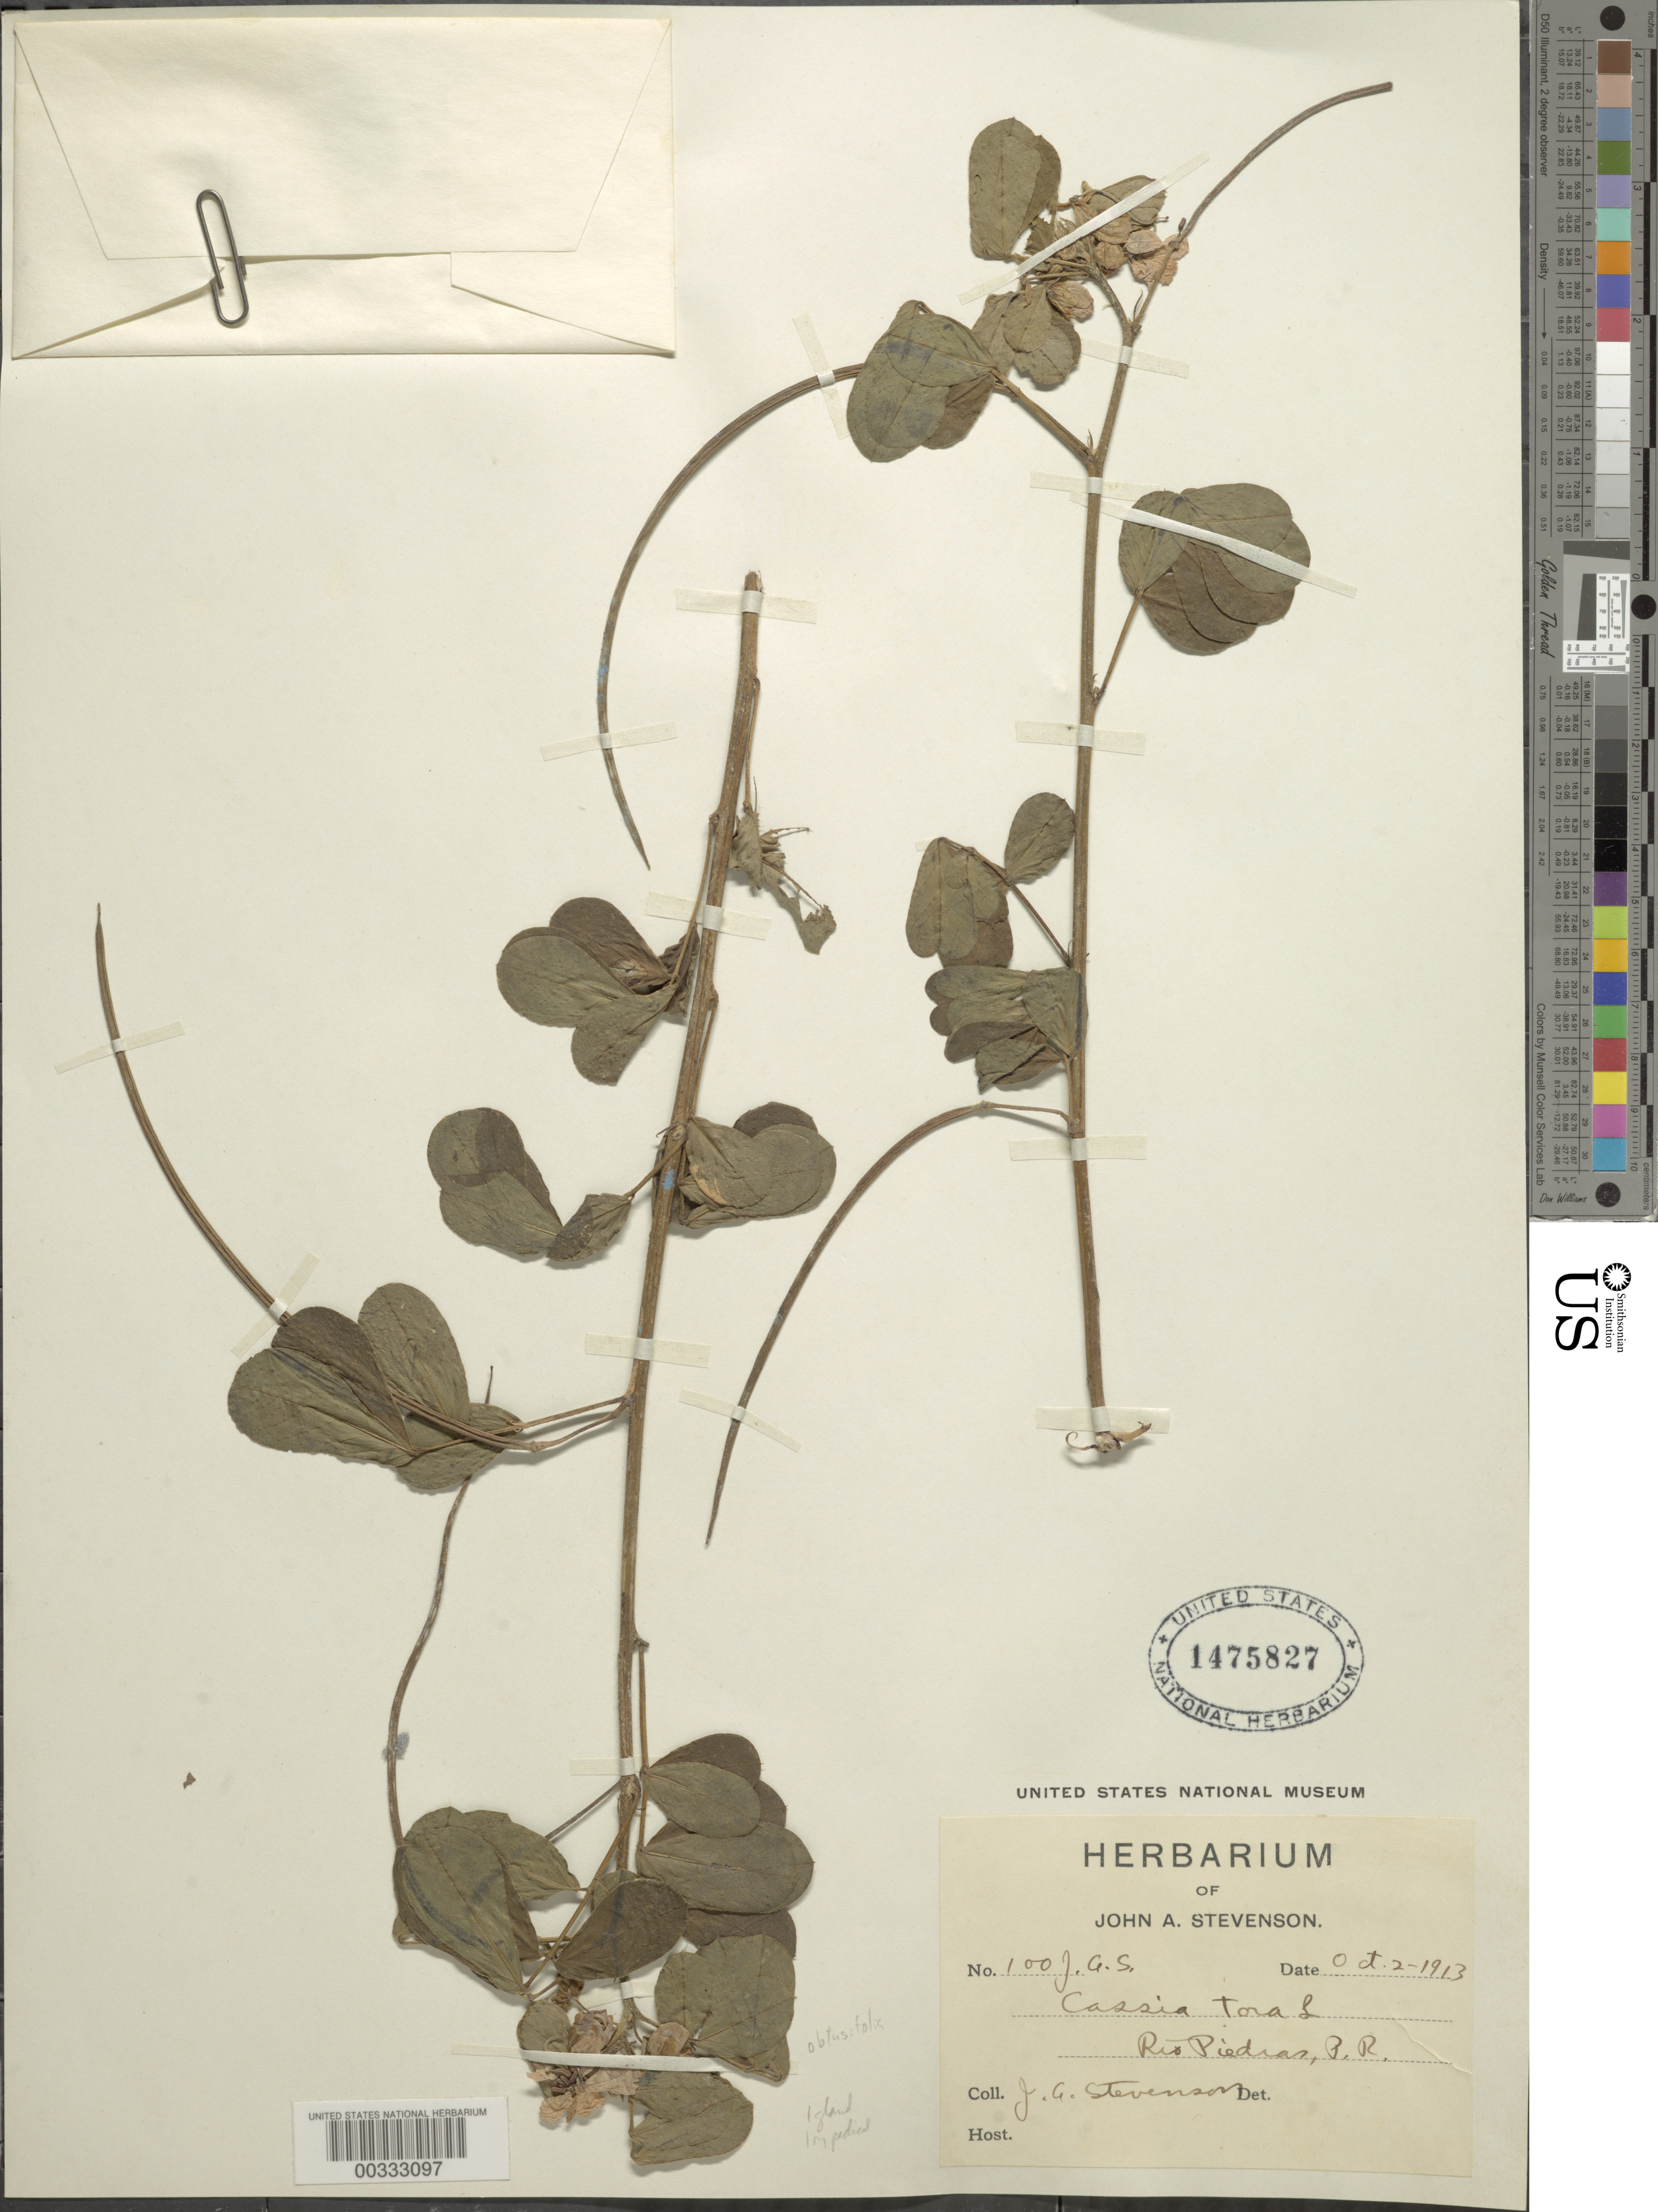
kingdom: Plantae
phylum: Tracheophyta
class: Magnoliopsida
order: Fabales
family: Fabaceae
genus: Senna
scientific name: Senna obtusifolia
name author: (L.) H.S. Irwin & Barneby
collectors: J. Stevenson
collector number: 100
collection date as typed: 02 Oct 1913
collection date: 1913-10-02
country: Puerto Rico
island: Greater Antilles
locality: Rio piedras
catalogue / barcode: US 1475827